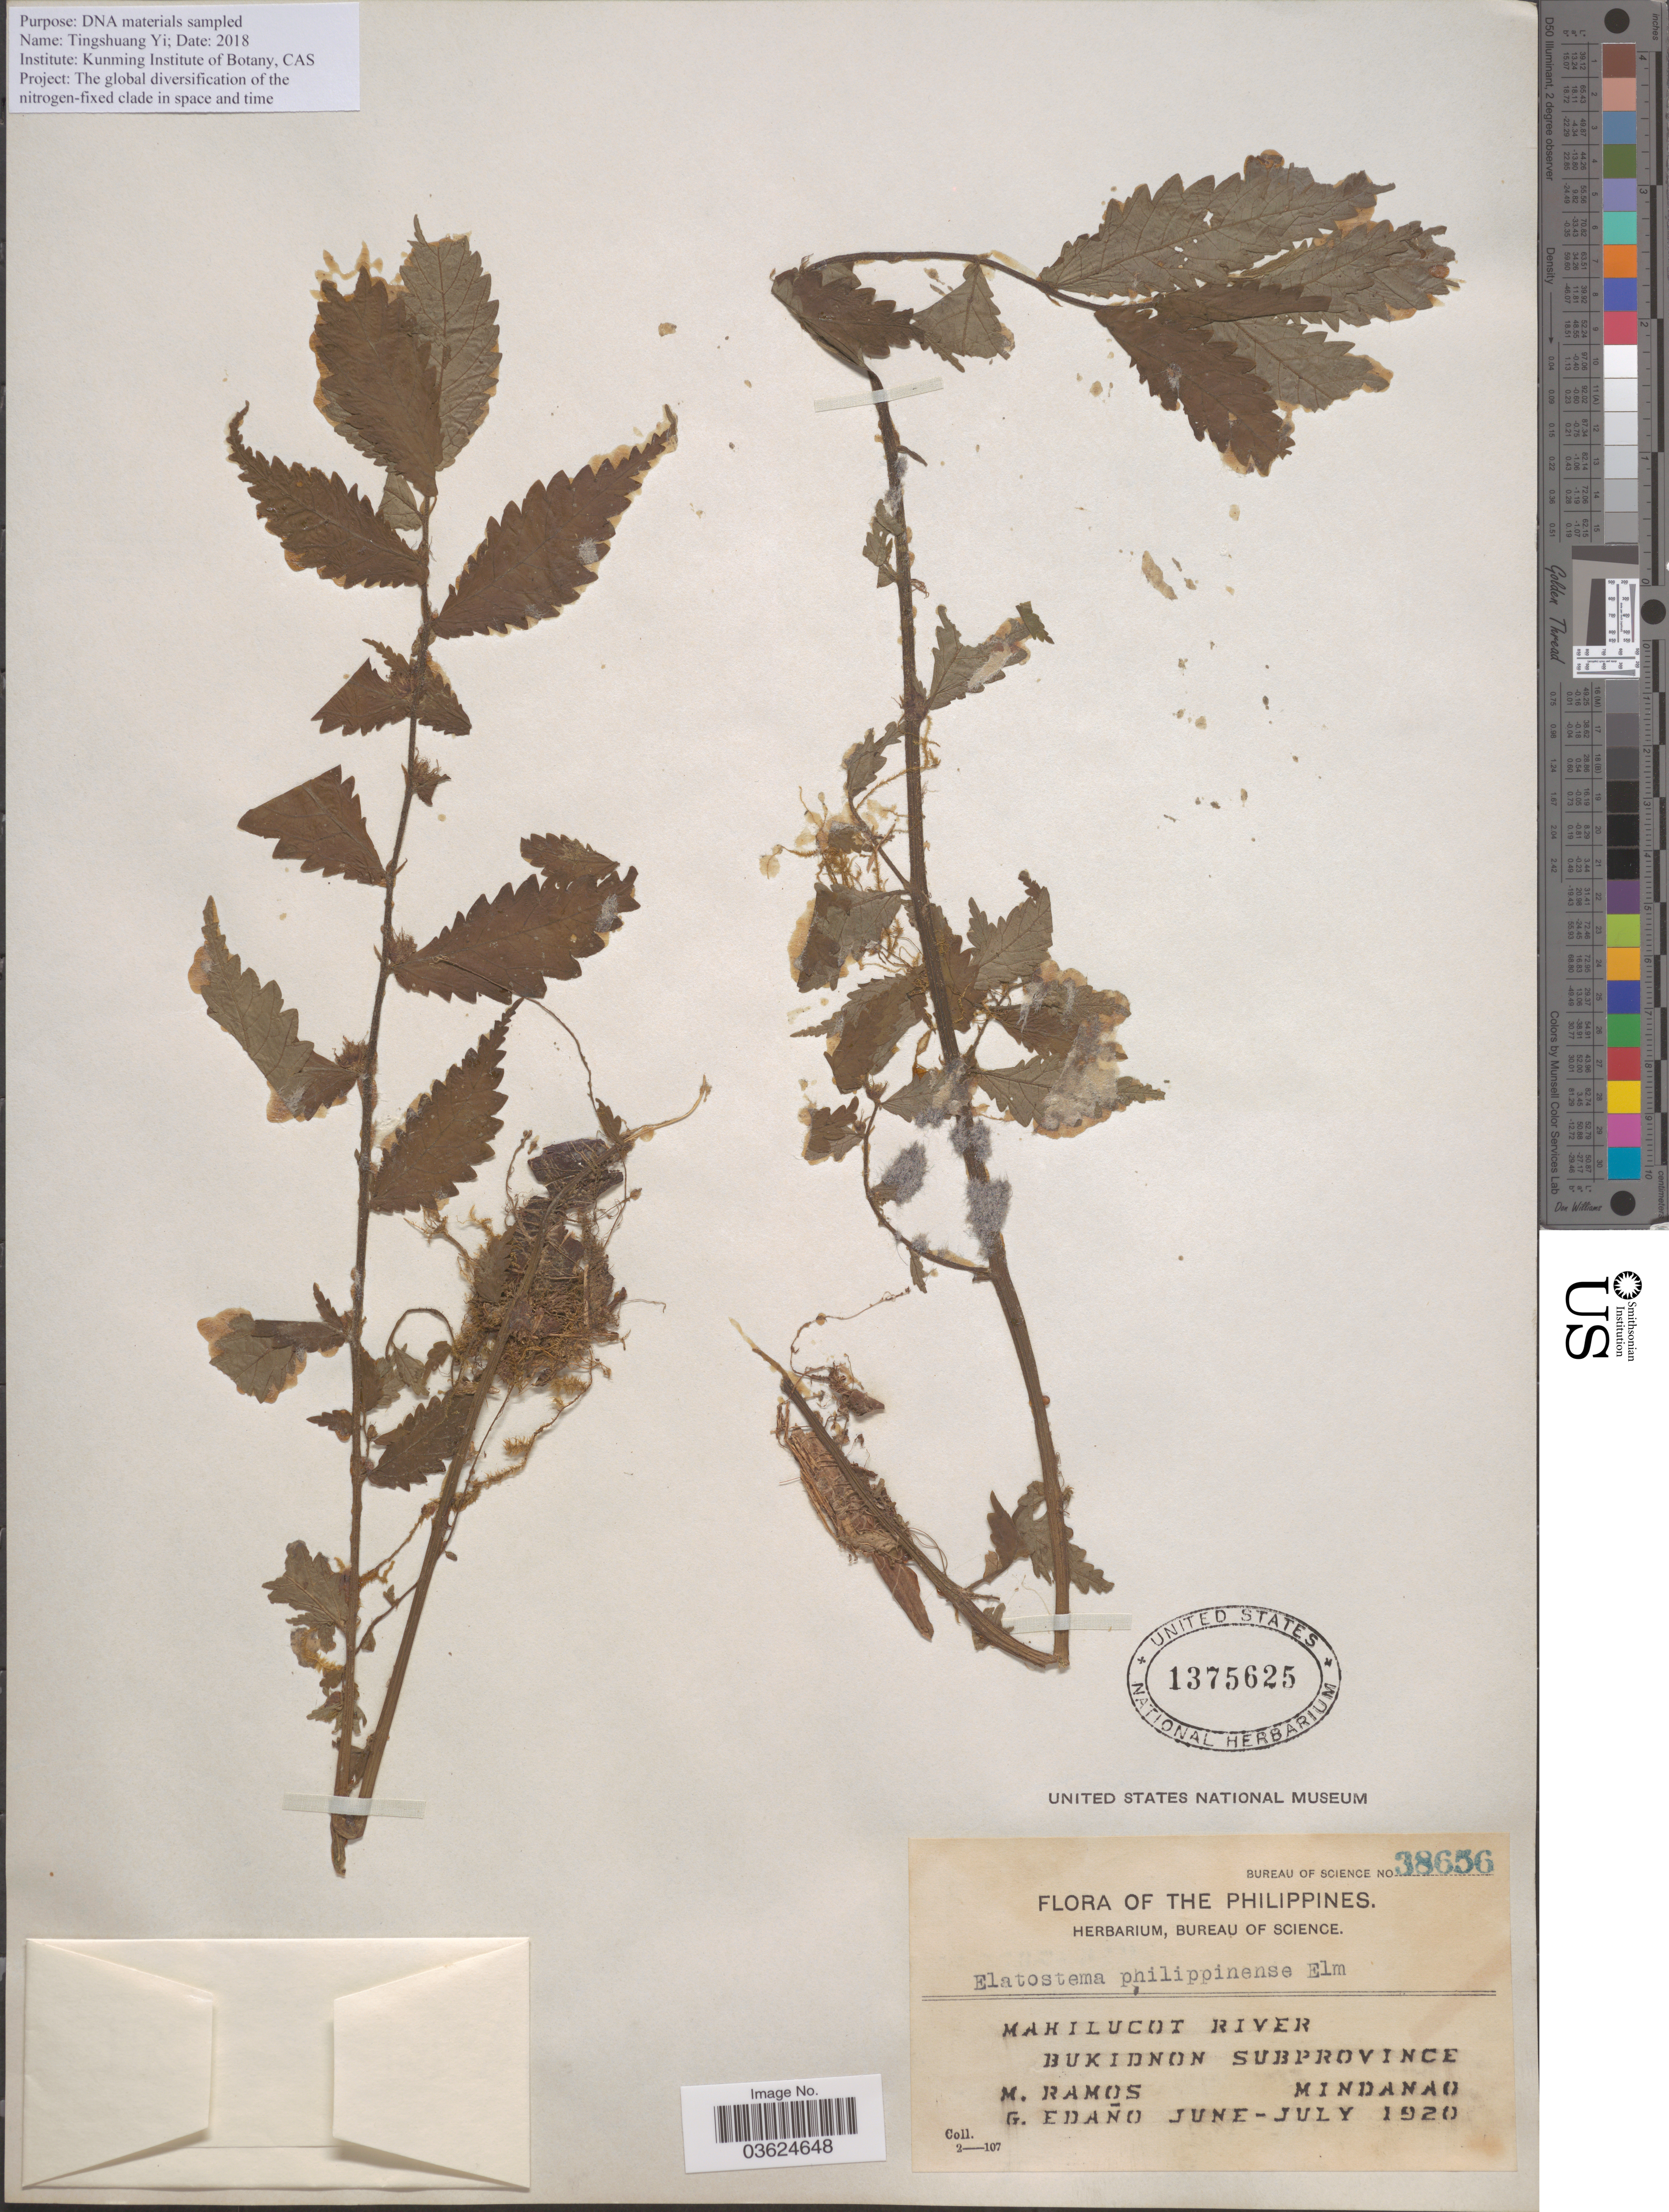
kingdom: Plantae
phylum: Tracheophyta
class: Magnoliopsida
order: Rosales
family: Urticaceae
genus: Elatostema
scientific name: Elatostema panayense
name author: Merr.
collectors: M. Ramos & G. Edaño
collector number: Bureau of Science 38656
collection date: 1920-06/1920-07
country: Philippines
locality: Mahilucot River. Bukidnon Subprovince. Mindanao.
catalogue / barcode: US 1375625